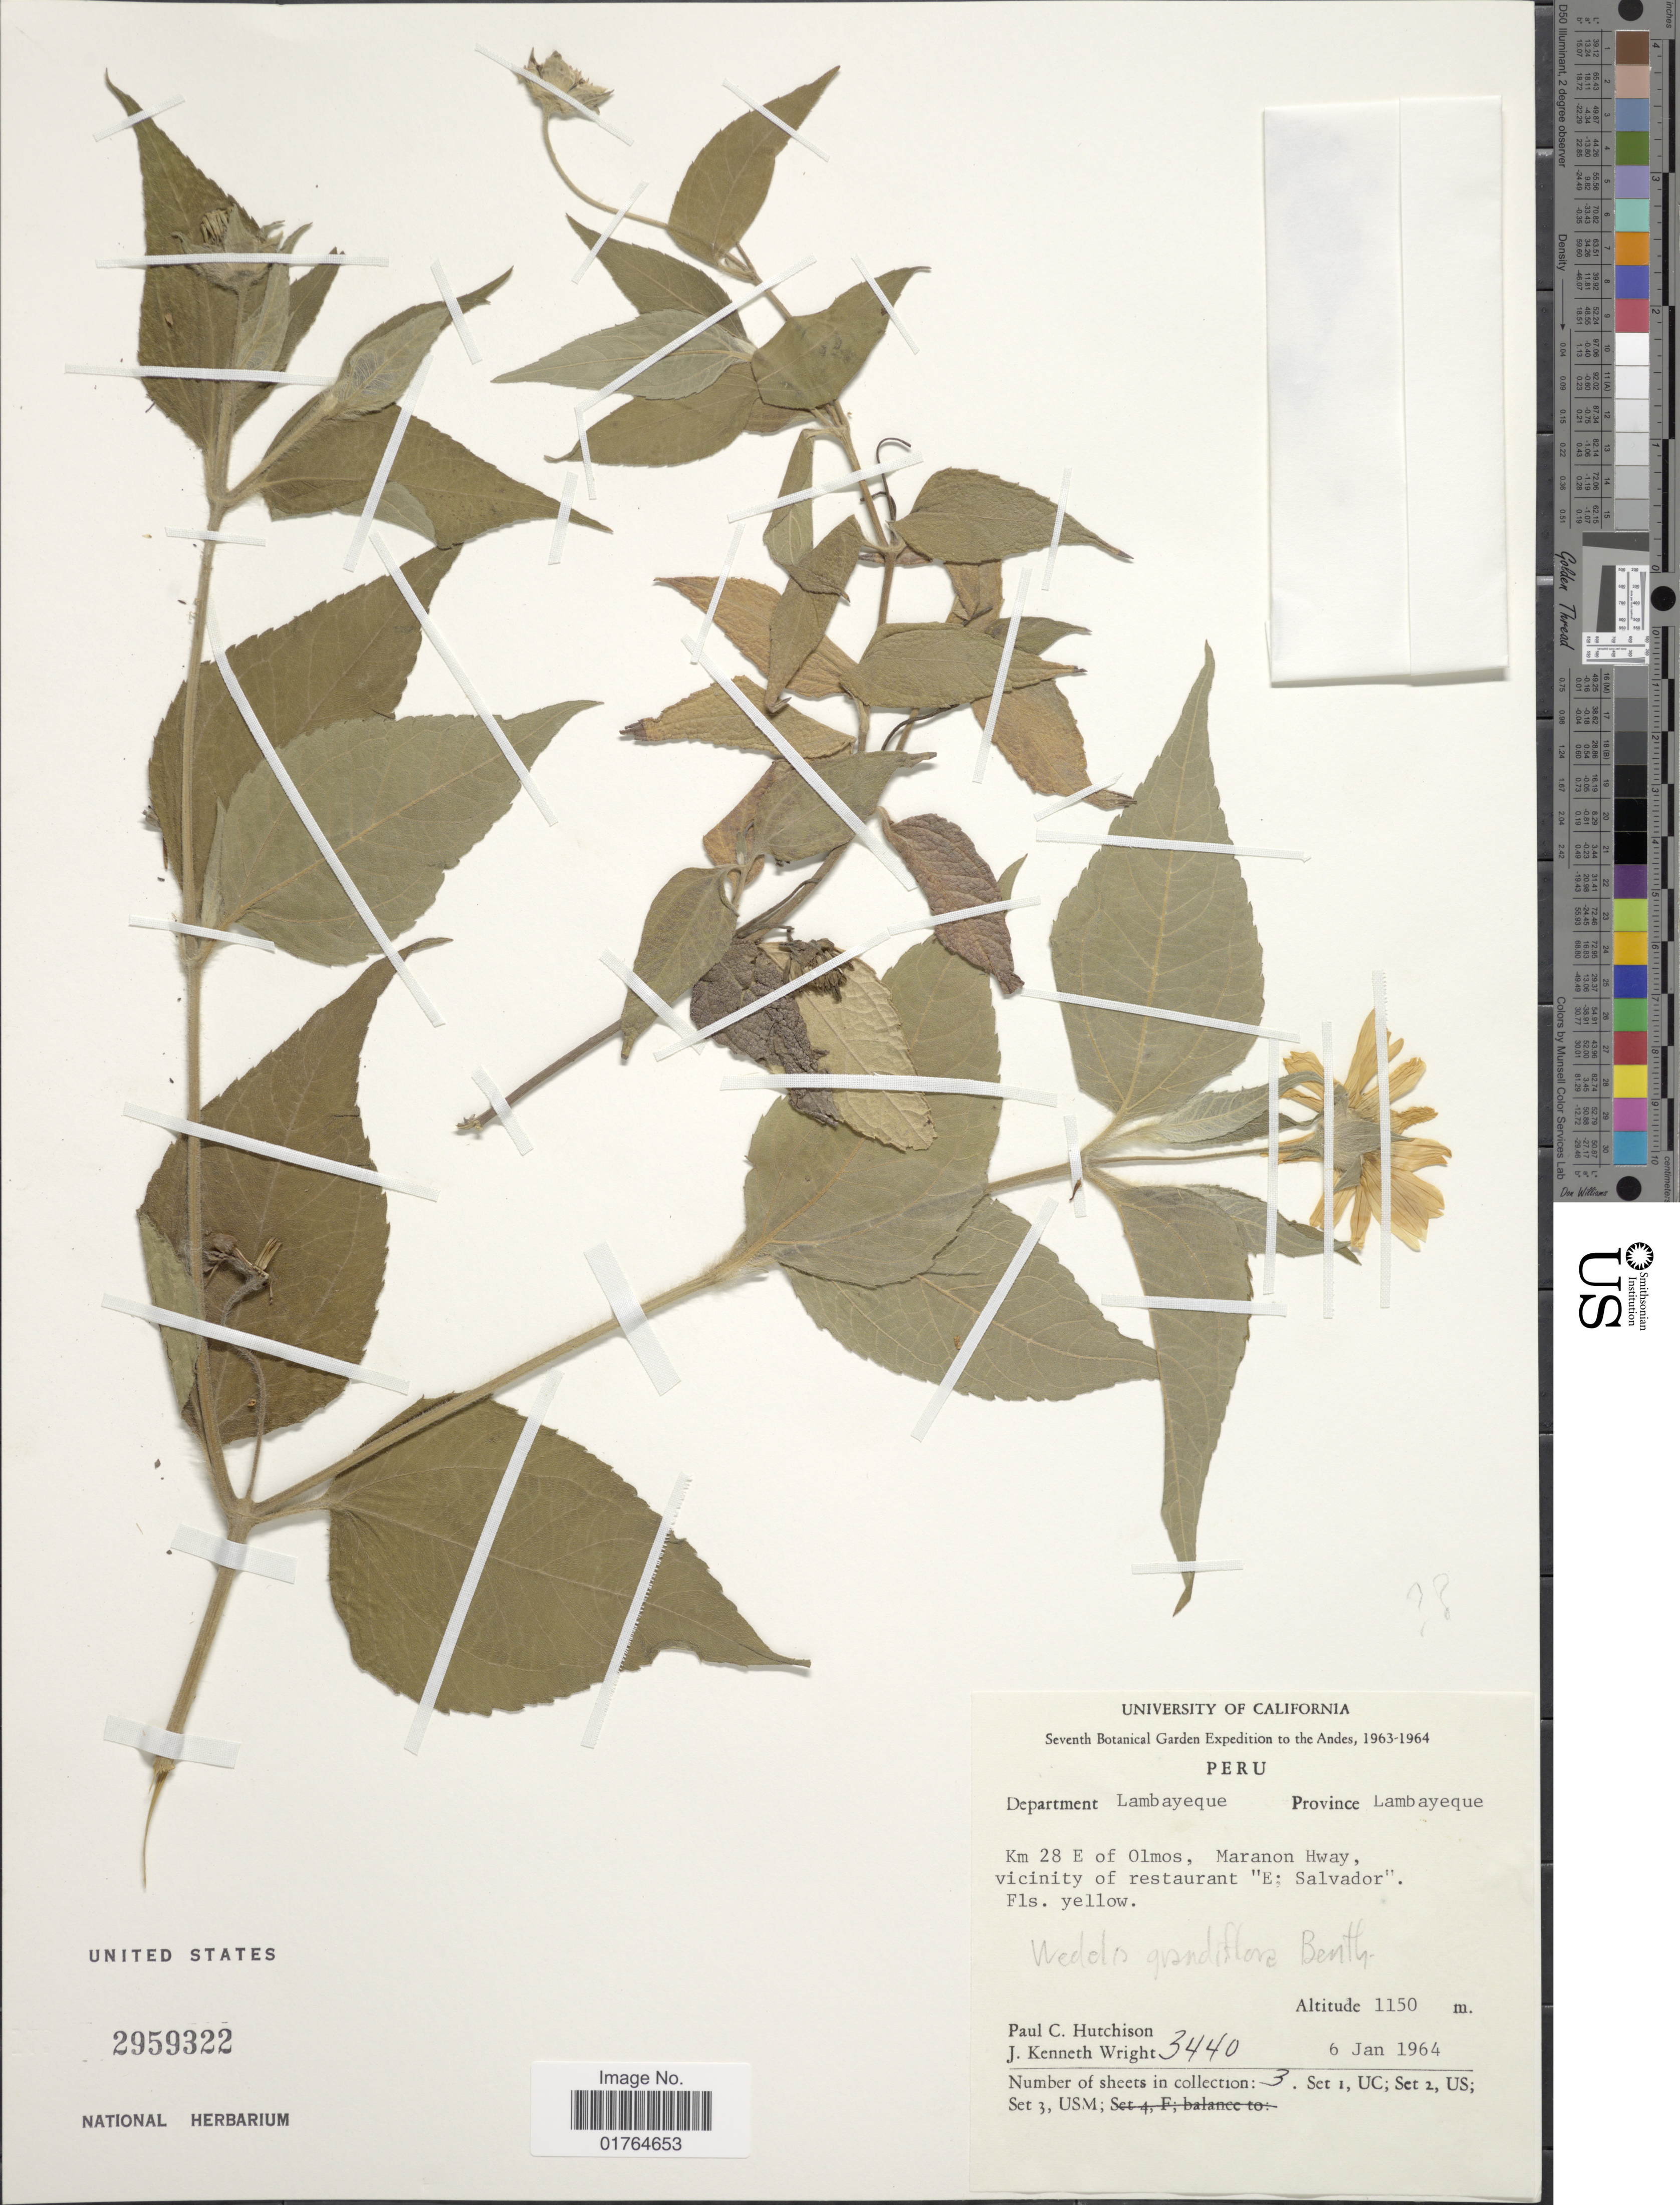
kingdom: Plantae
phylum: Tracheophyta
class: Magnoliopsida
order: Asterales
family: Asteraceae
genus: Wedelia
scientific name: Wedelia latifolia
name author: DC.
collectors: P. C. Hutchison & J. K. Wright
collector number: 3440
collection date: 1964-01-06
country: Peru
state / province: Lambayeque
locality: Province Lambayeque, km 28 E of Olmos, Maranon Hway, vicinity of restaurant E. Salvador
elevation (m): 1150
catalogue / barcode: US 2959322